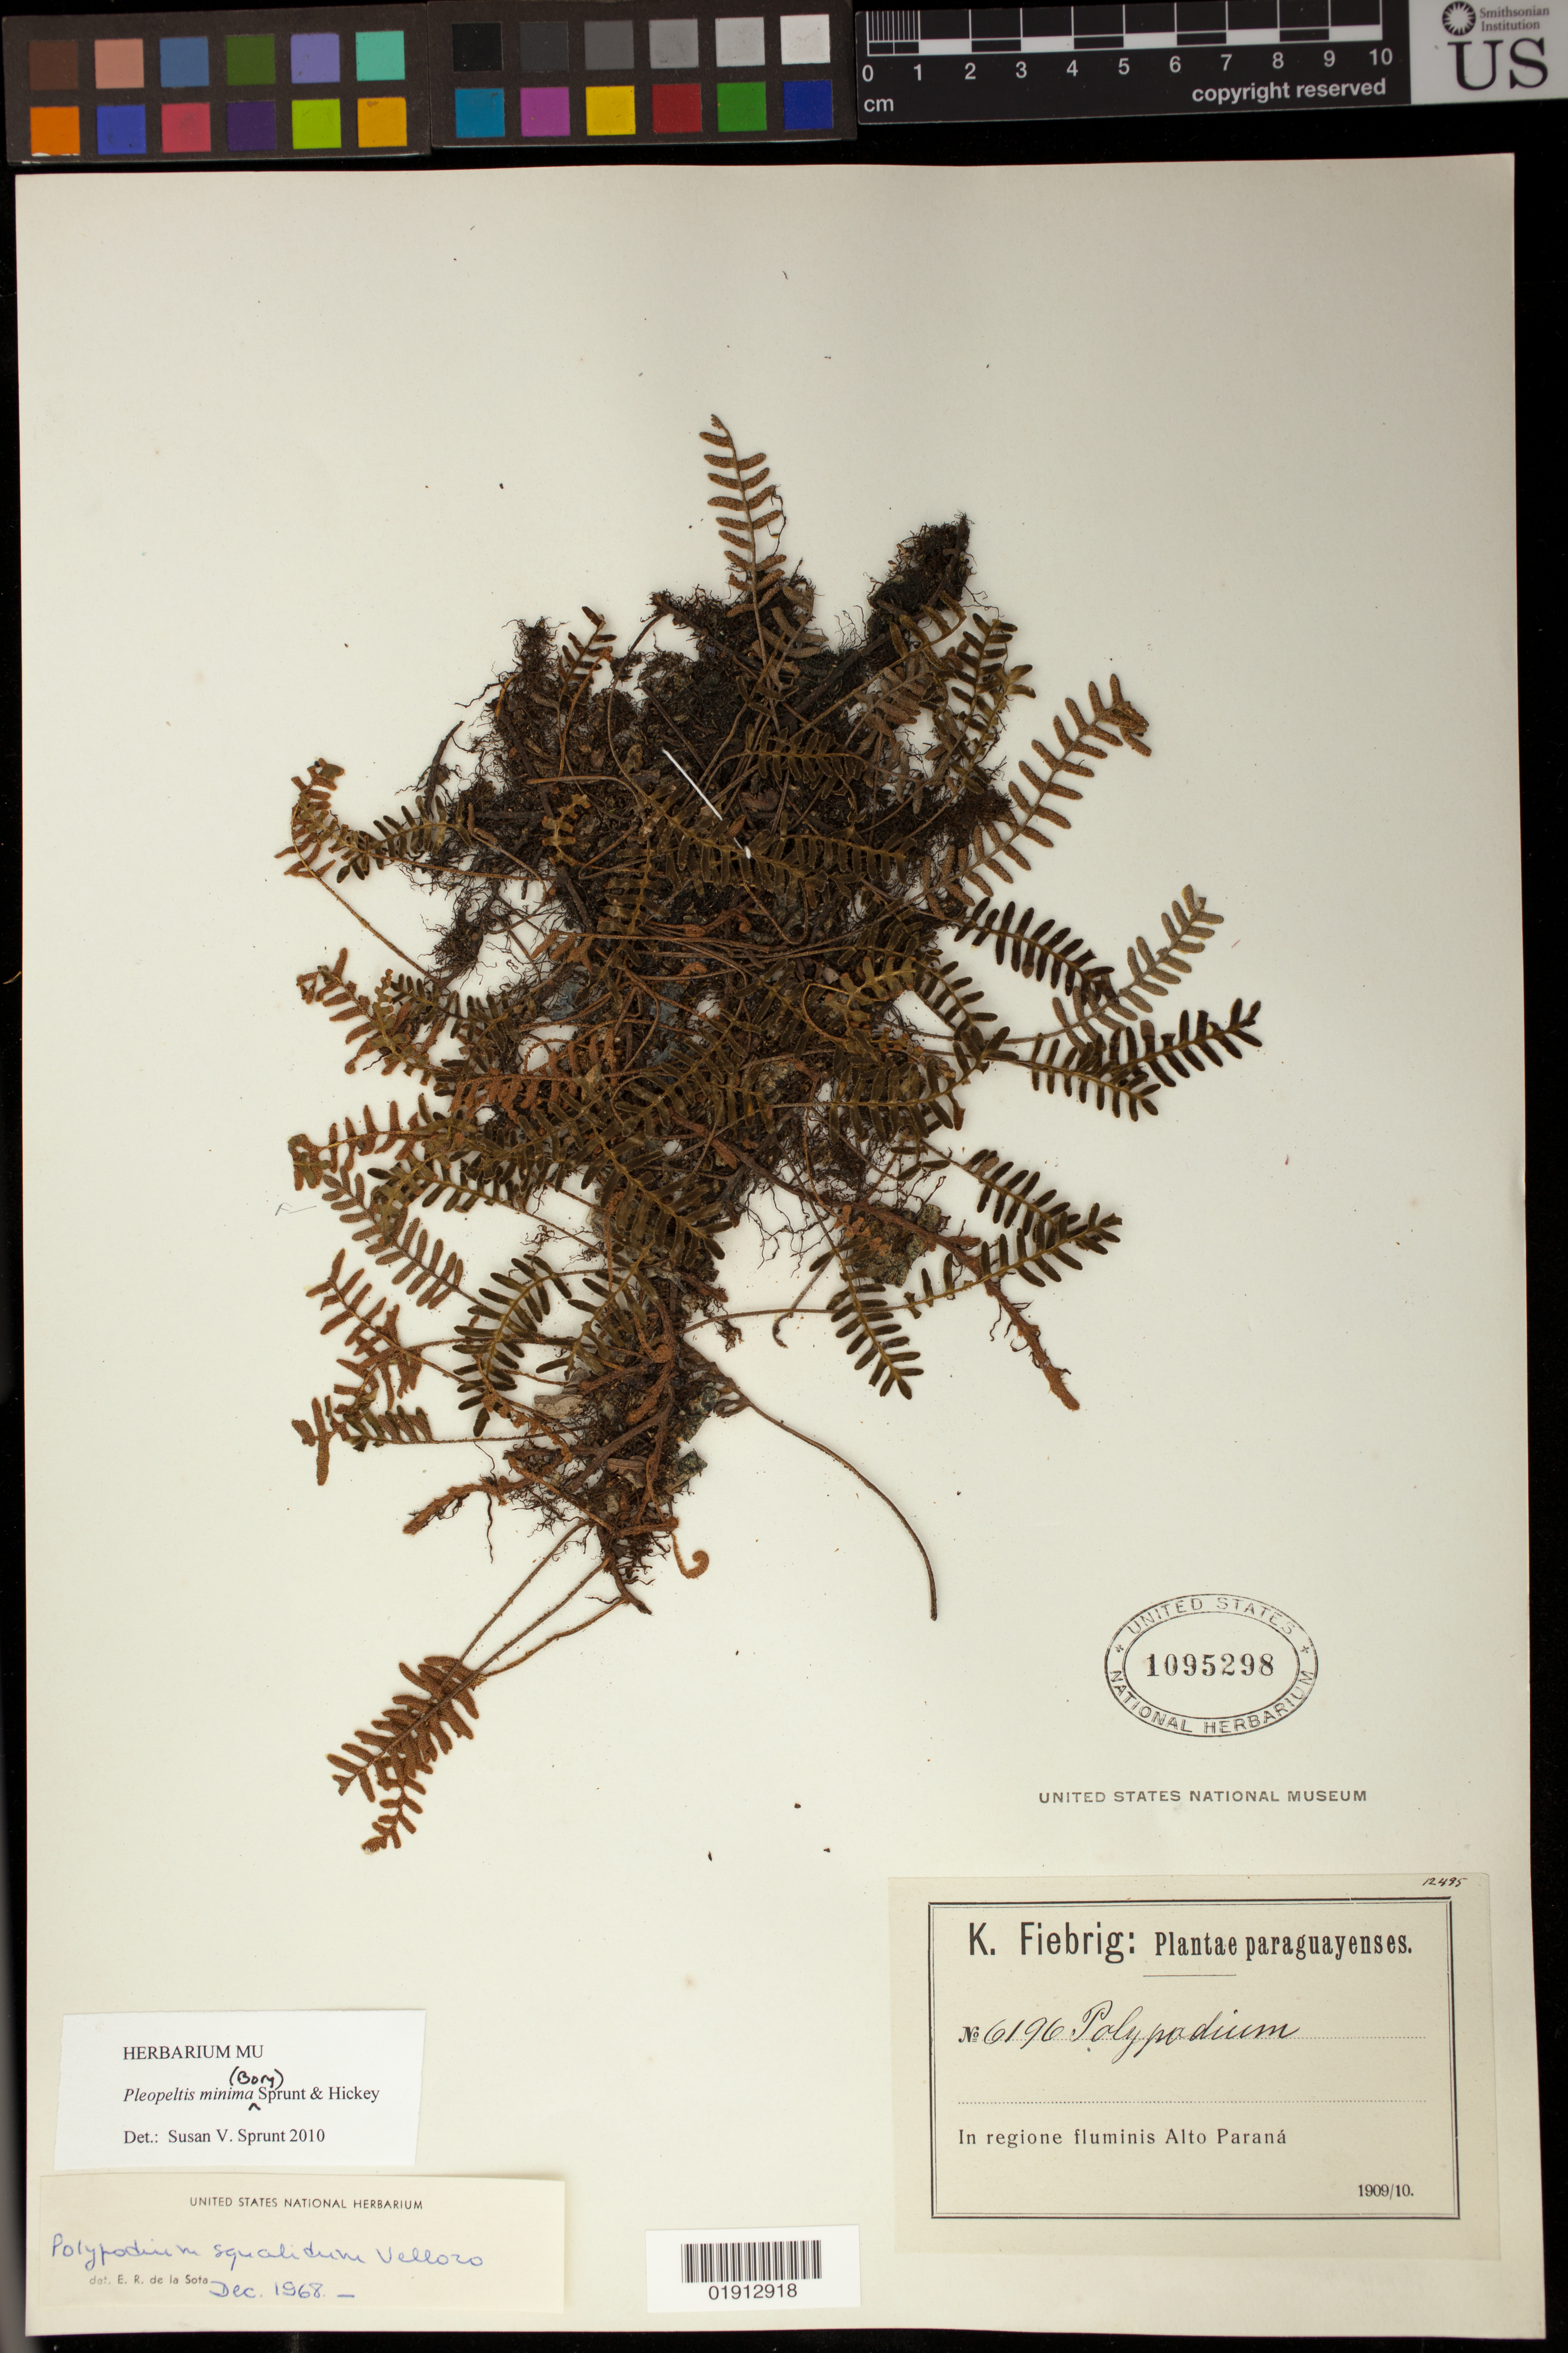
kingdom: Plantae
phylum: Tracheophyta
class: Polypodiopsida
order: Polypodiales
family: Polypodiaceae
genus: Pleopeltis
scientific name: Pleopeltis minima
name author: (Bory) J. Prado & R. Y. Hirai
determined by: Sprunt, S. V.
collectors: K. Fiebrig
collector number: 6196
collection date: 1909/1910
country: Paraguay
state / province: Alto Paraná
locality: in regione fluminis Alto Parana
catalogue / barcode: US 1095298